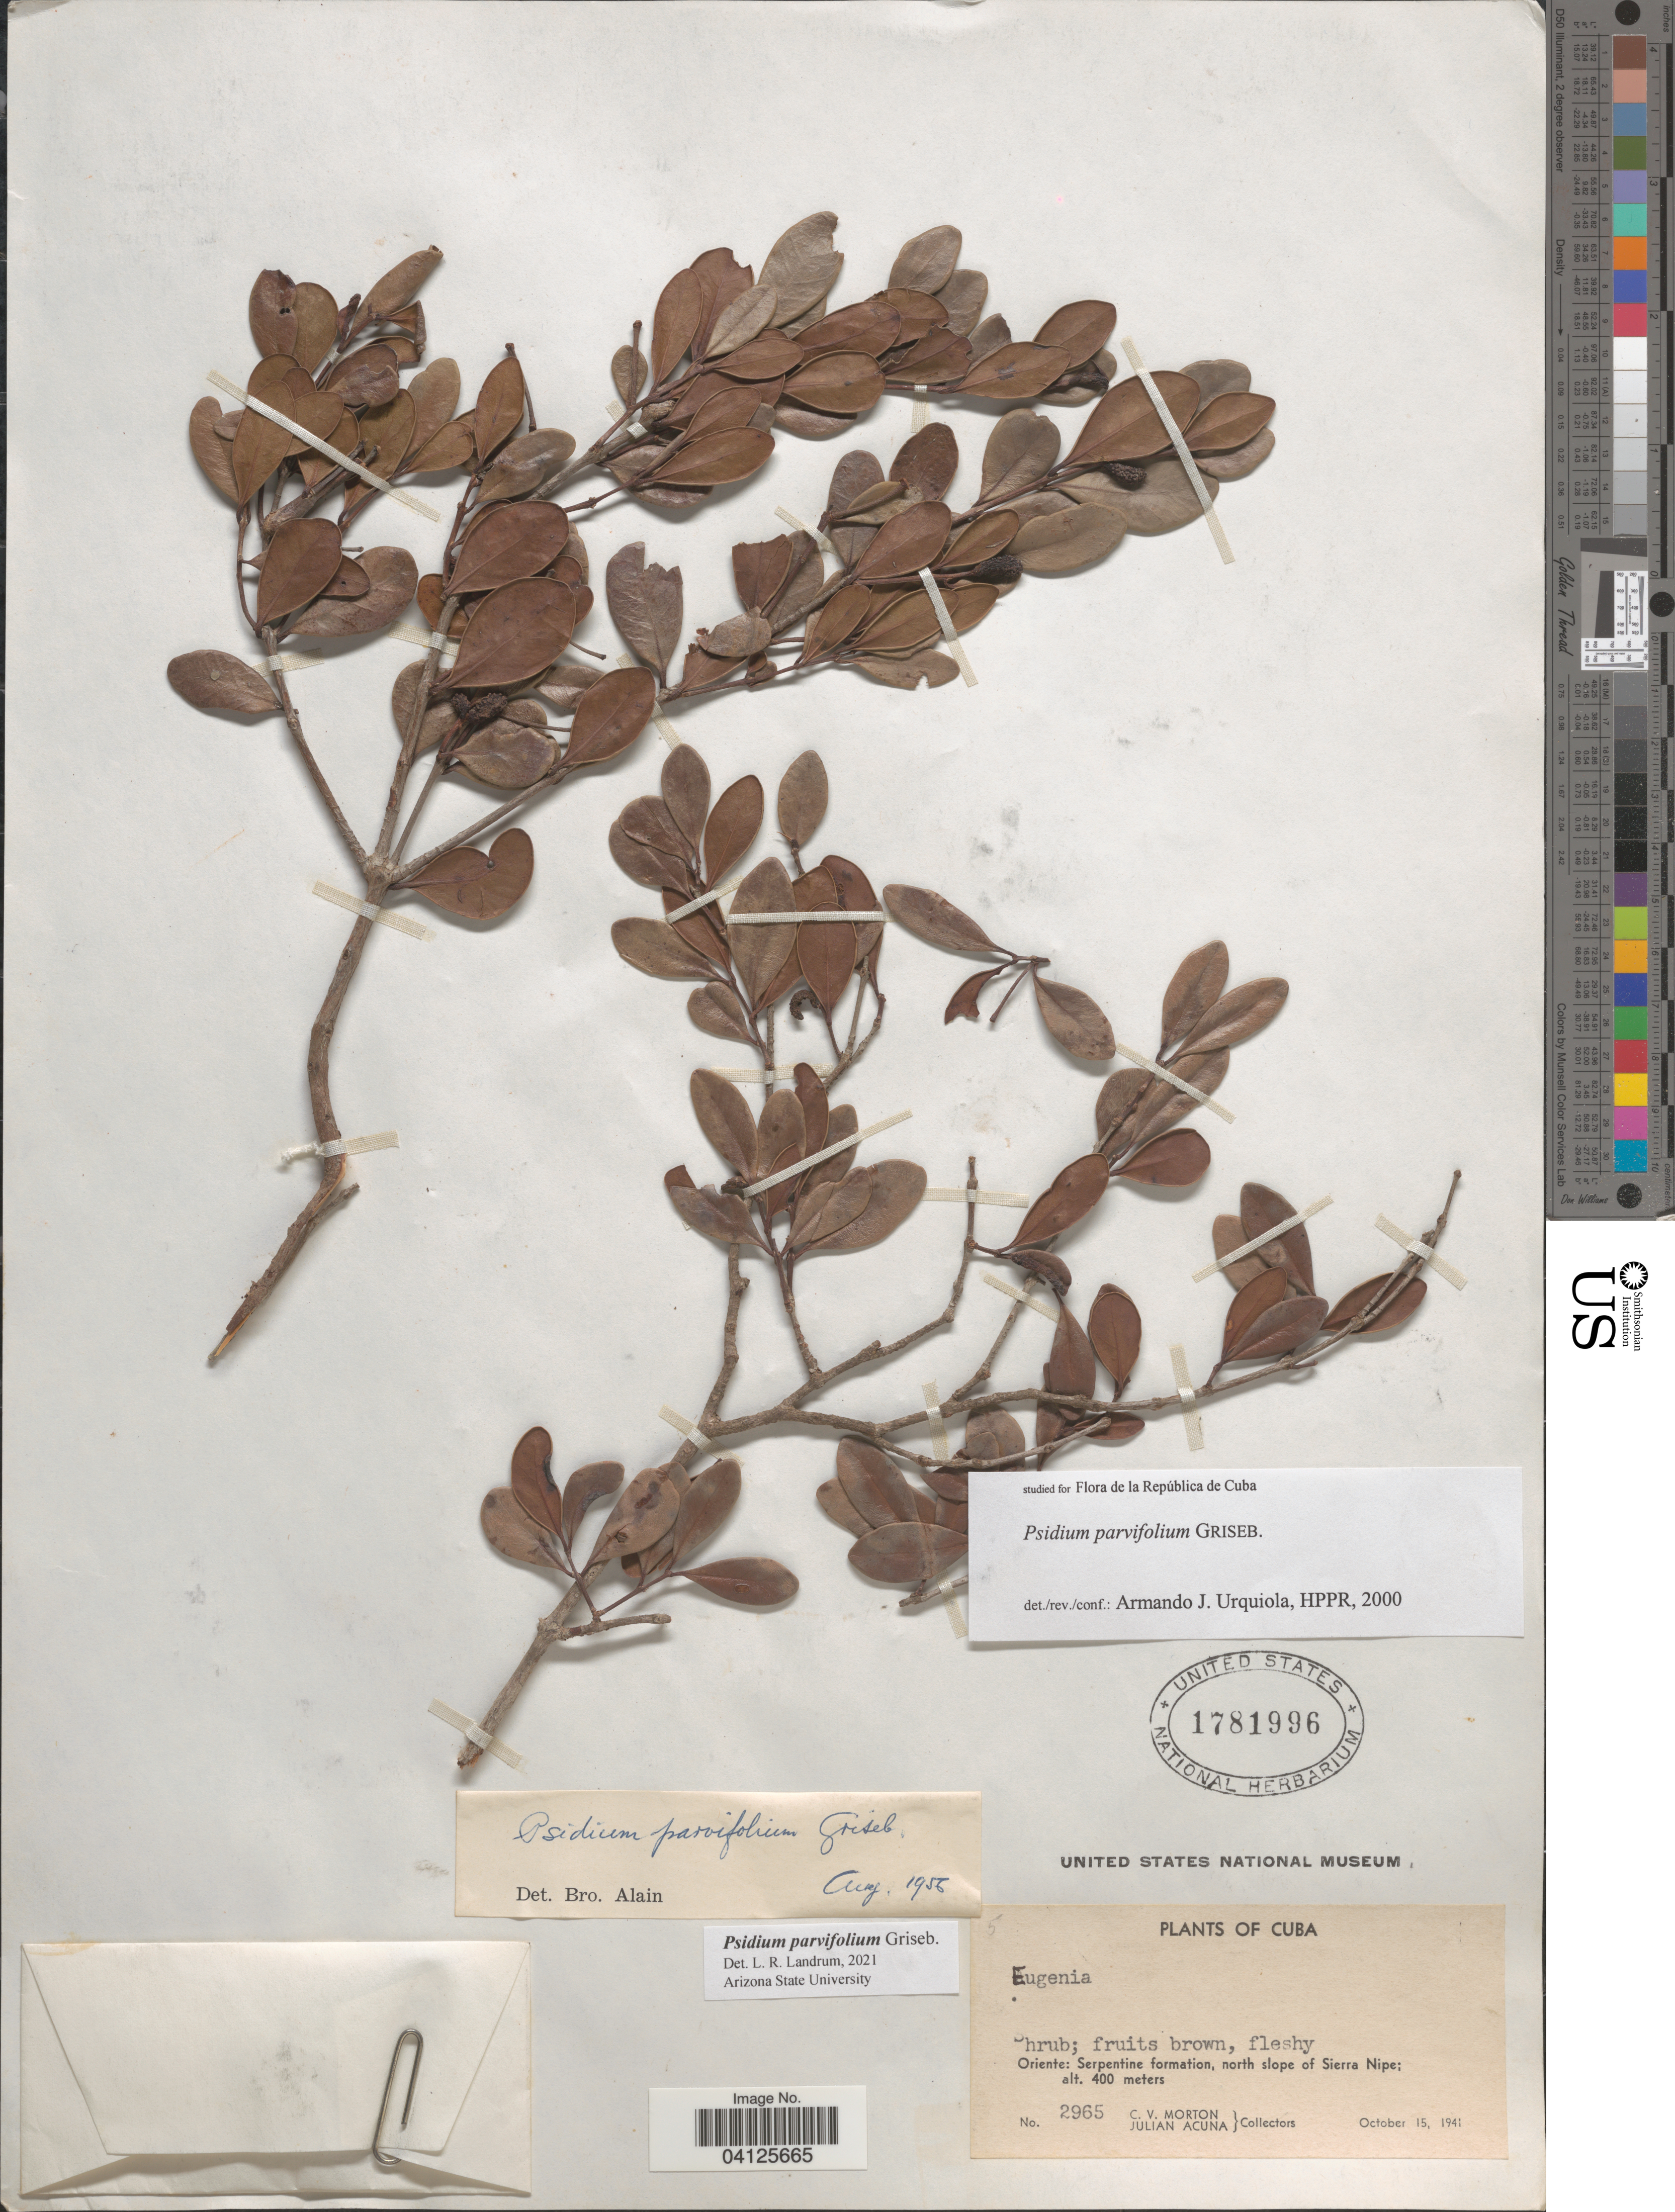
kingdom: Plantae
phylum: Tracheophyta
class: Magnoliopsida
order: Myrtales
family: Myrtaceae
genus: Psidium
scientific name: Psidium parvifolium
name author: Griseb.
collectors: C. V. Morton & R. Acuña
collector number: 2965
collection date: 1941-10-15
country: Cuba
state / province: Oriente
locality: Serpentine formation, north slope of Sierra Nipe.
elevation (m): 400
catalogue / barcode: US 1781996